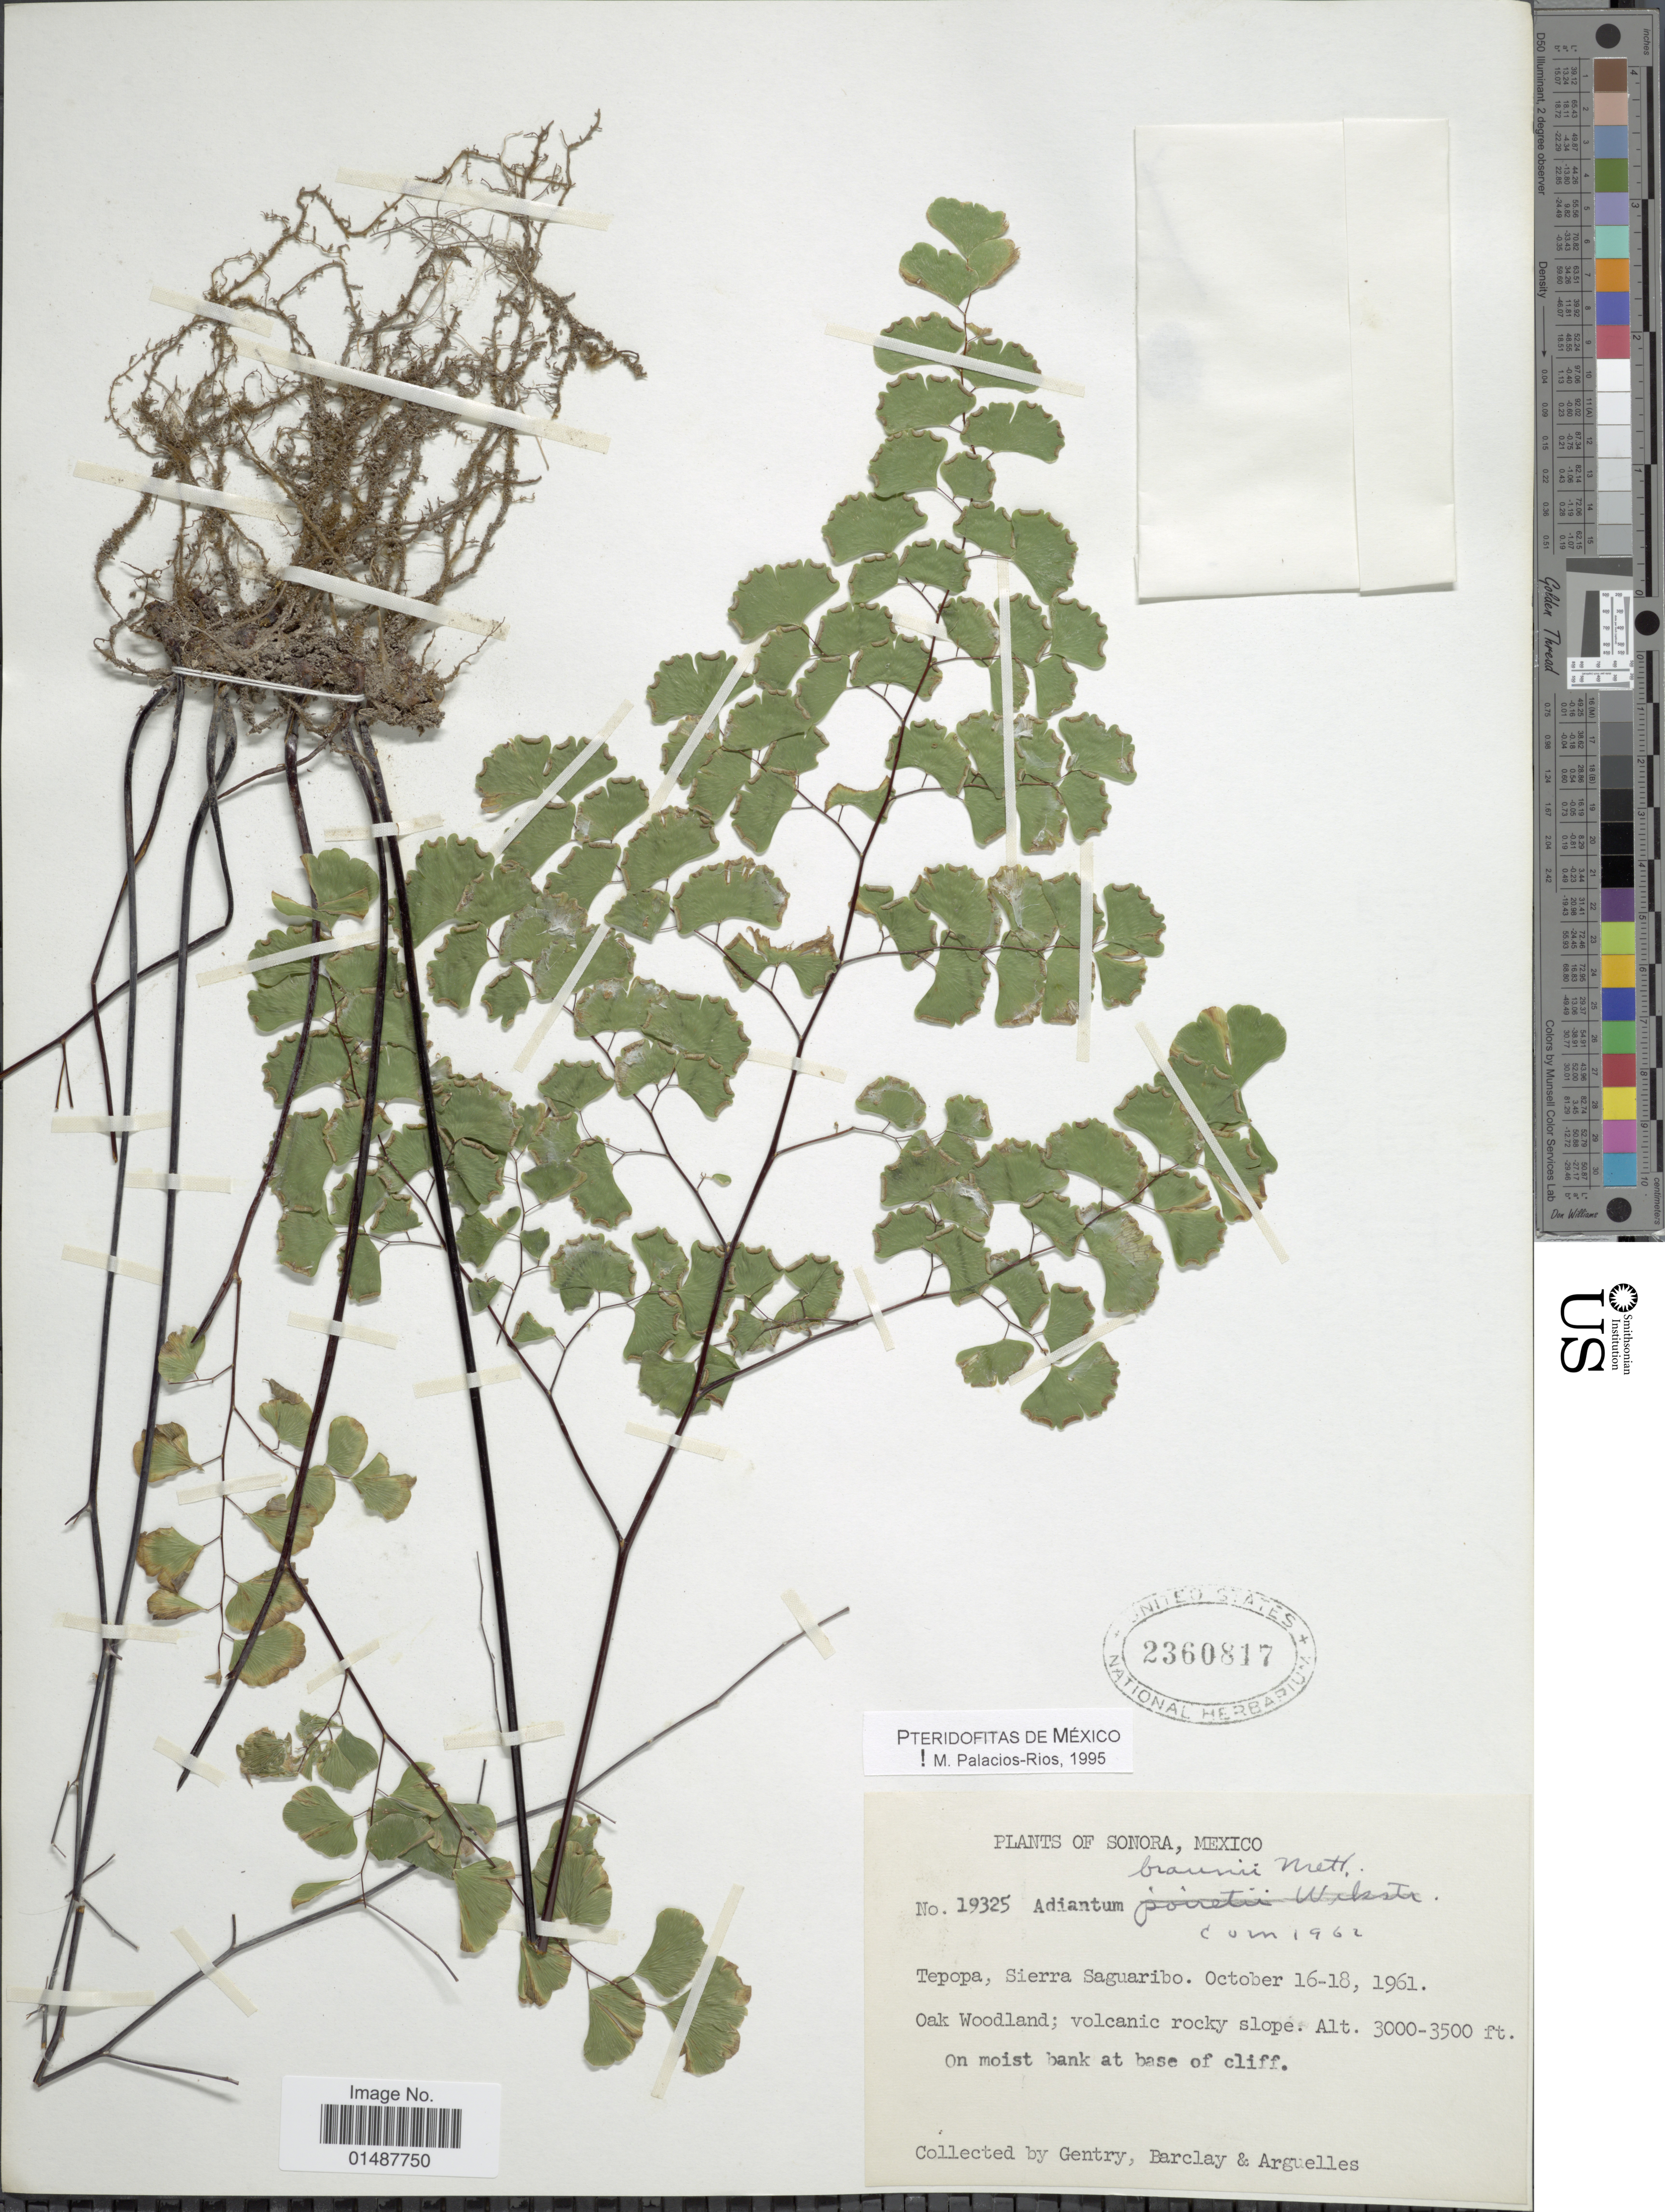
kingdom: Plantae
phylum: Tracheophyta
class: Polypodiopsida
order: Polypodiales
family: Pteridaceae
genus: Adiantum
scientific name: Adiantum braunii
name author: Mett. ex Kuhn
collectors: Gentry, --, -- Barclay & Arguelles, --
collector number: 19325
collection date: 1961-10-16/1961-10-18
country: Mexico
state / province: Sonora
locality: Tepopa, Sierra Saguaribo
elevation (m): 914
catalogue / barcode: US 2360817